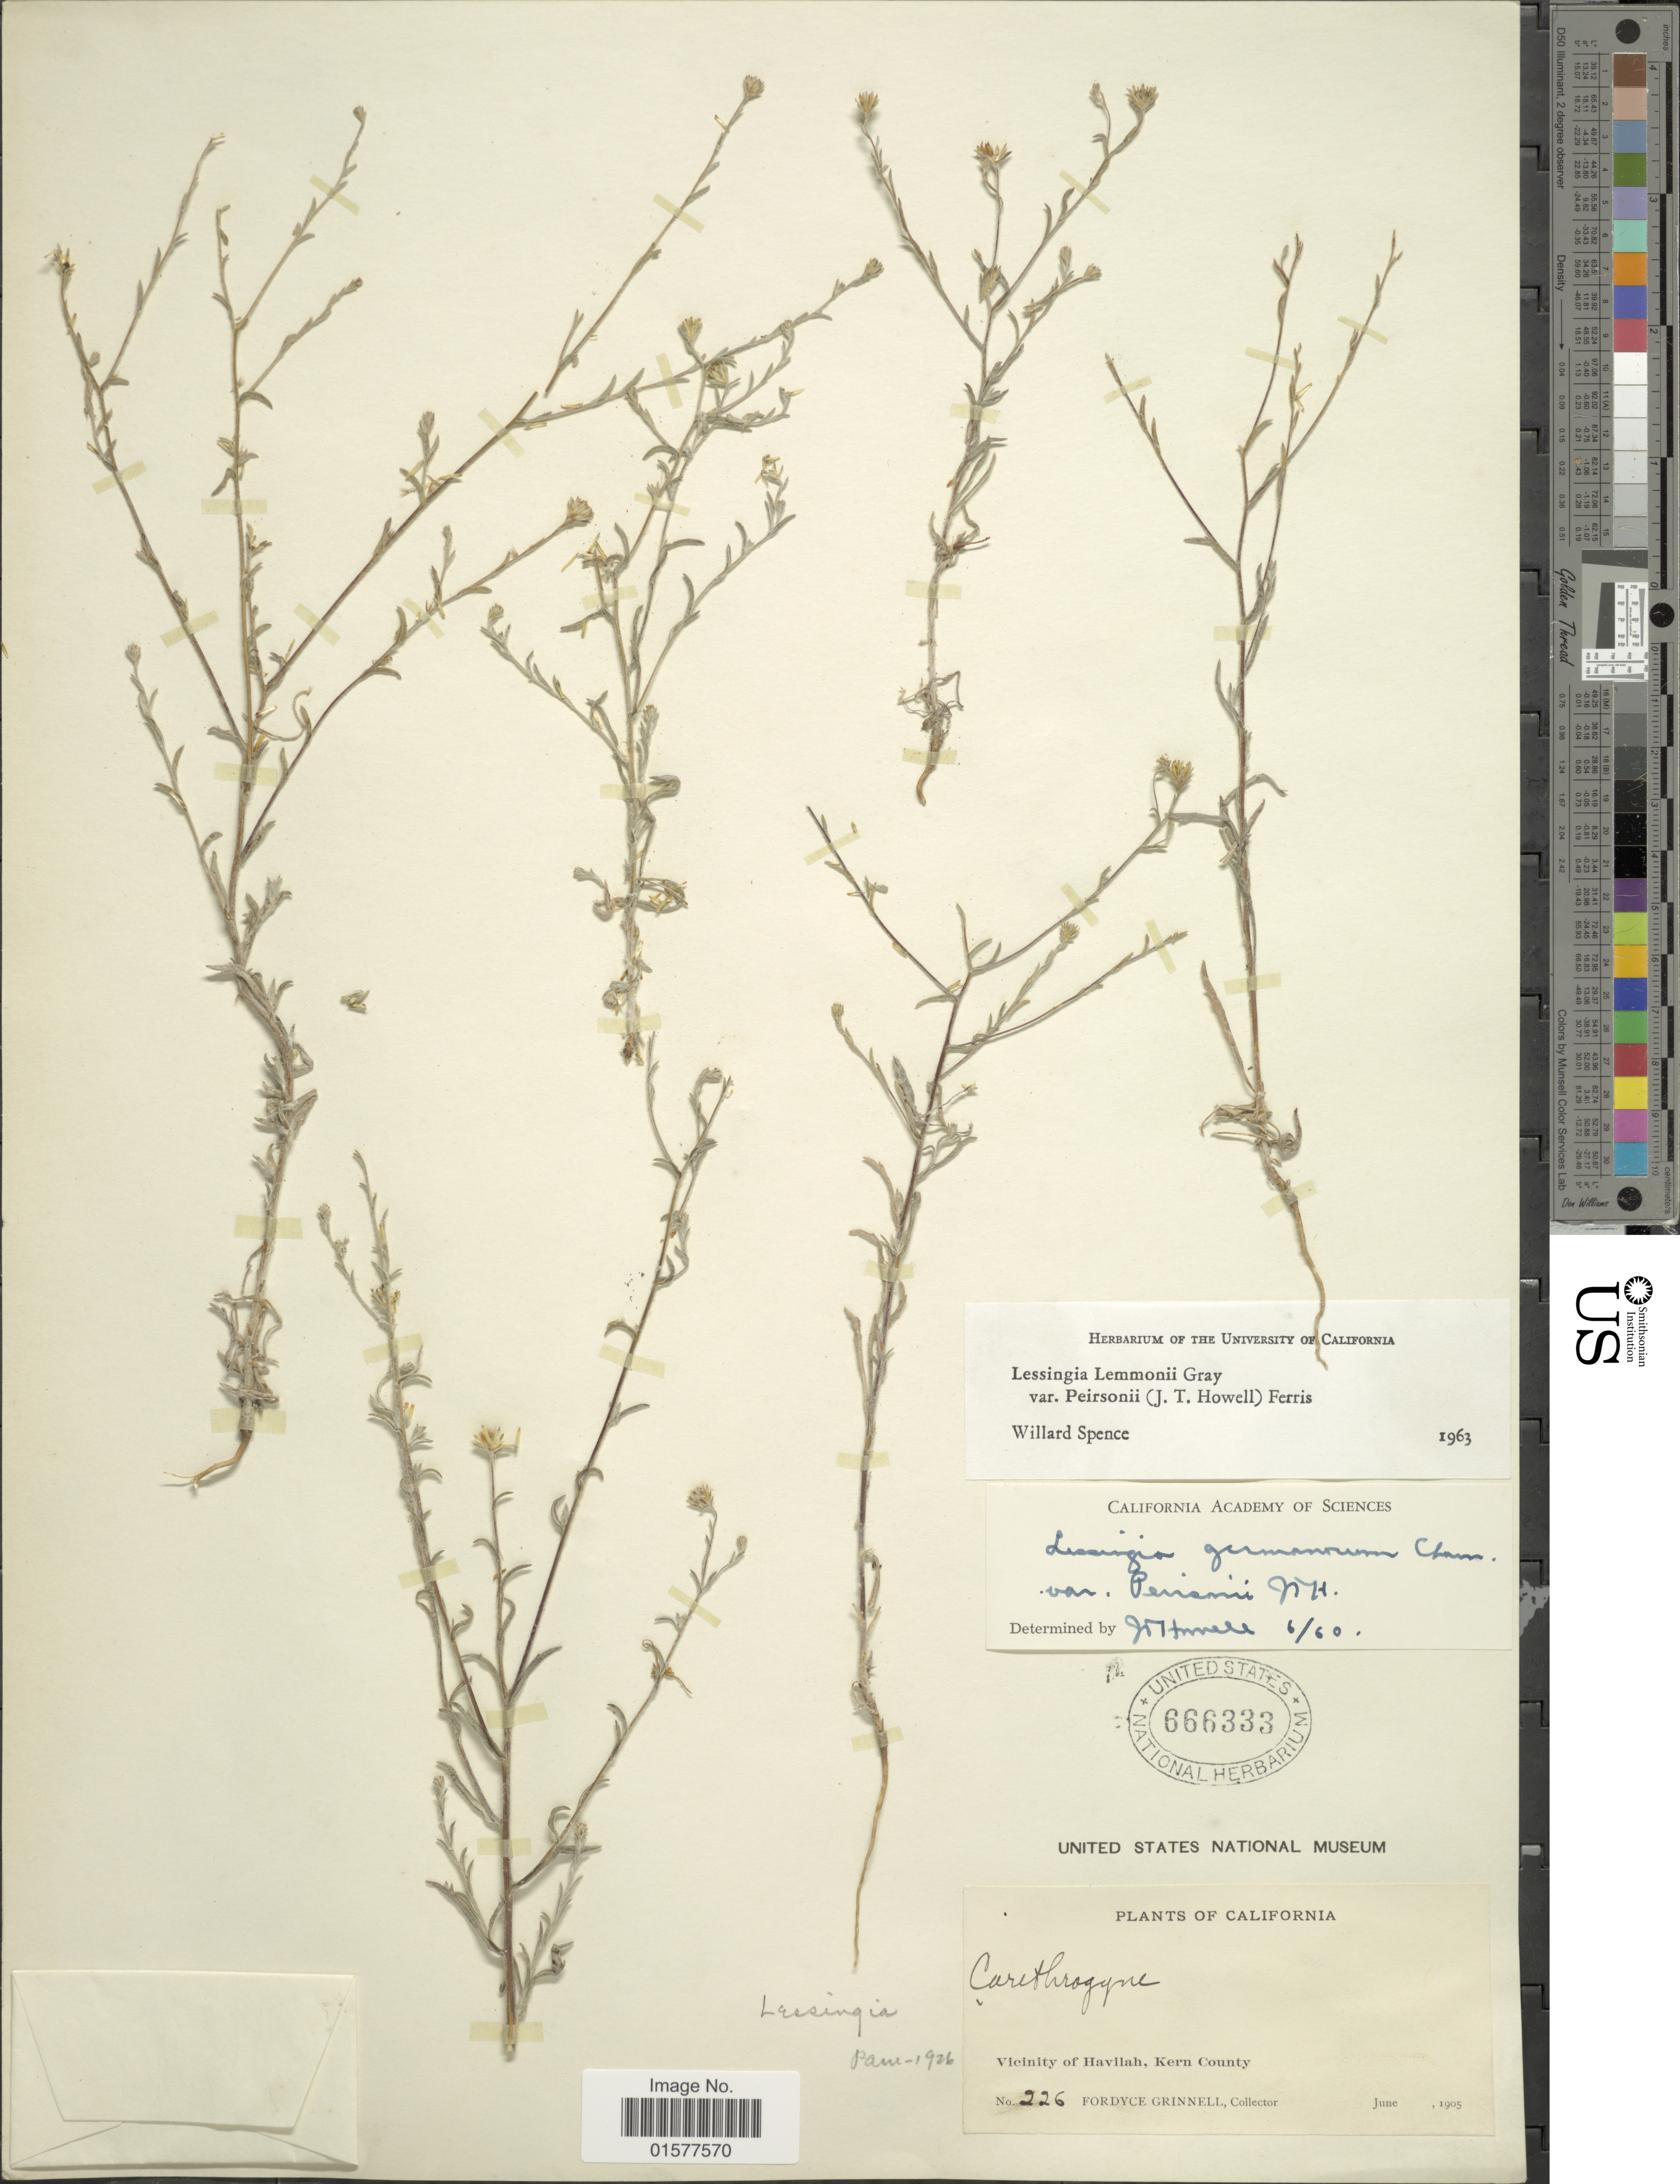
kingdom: Plantae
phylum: Tracheophyta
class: Magnoliopsida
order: Asterales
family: Asteraceae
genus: Lessingia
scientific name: Lessingia lemmonii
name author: A. Gray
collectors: F. Grinnell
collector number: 226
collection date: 1905-06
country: United States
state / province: California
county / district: Kern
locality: Vicinity of Havilah, Kern County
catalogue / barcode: US 666333